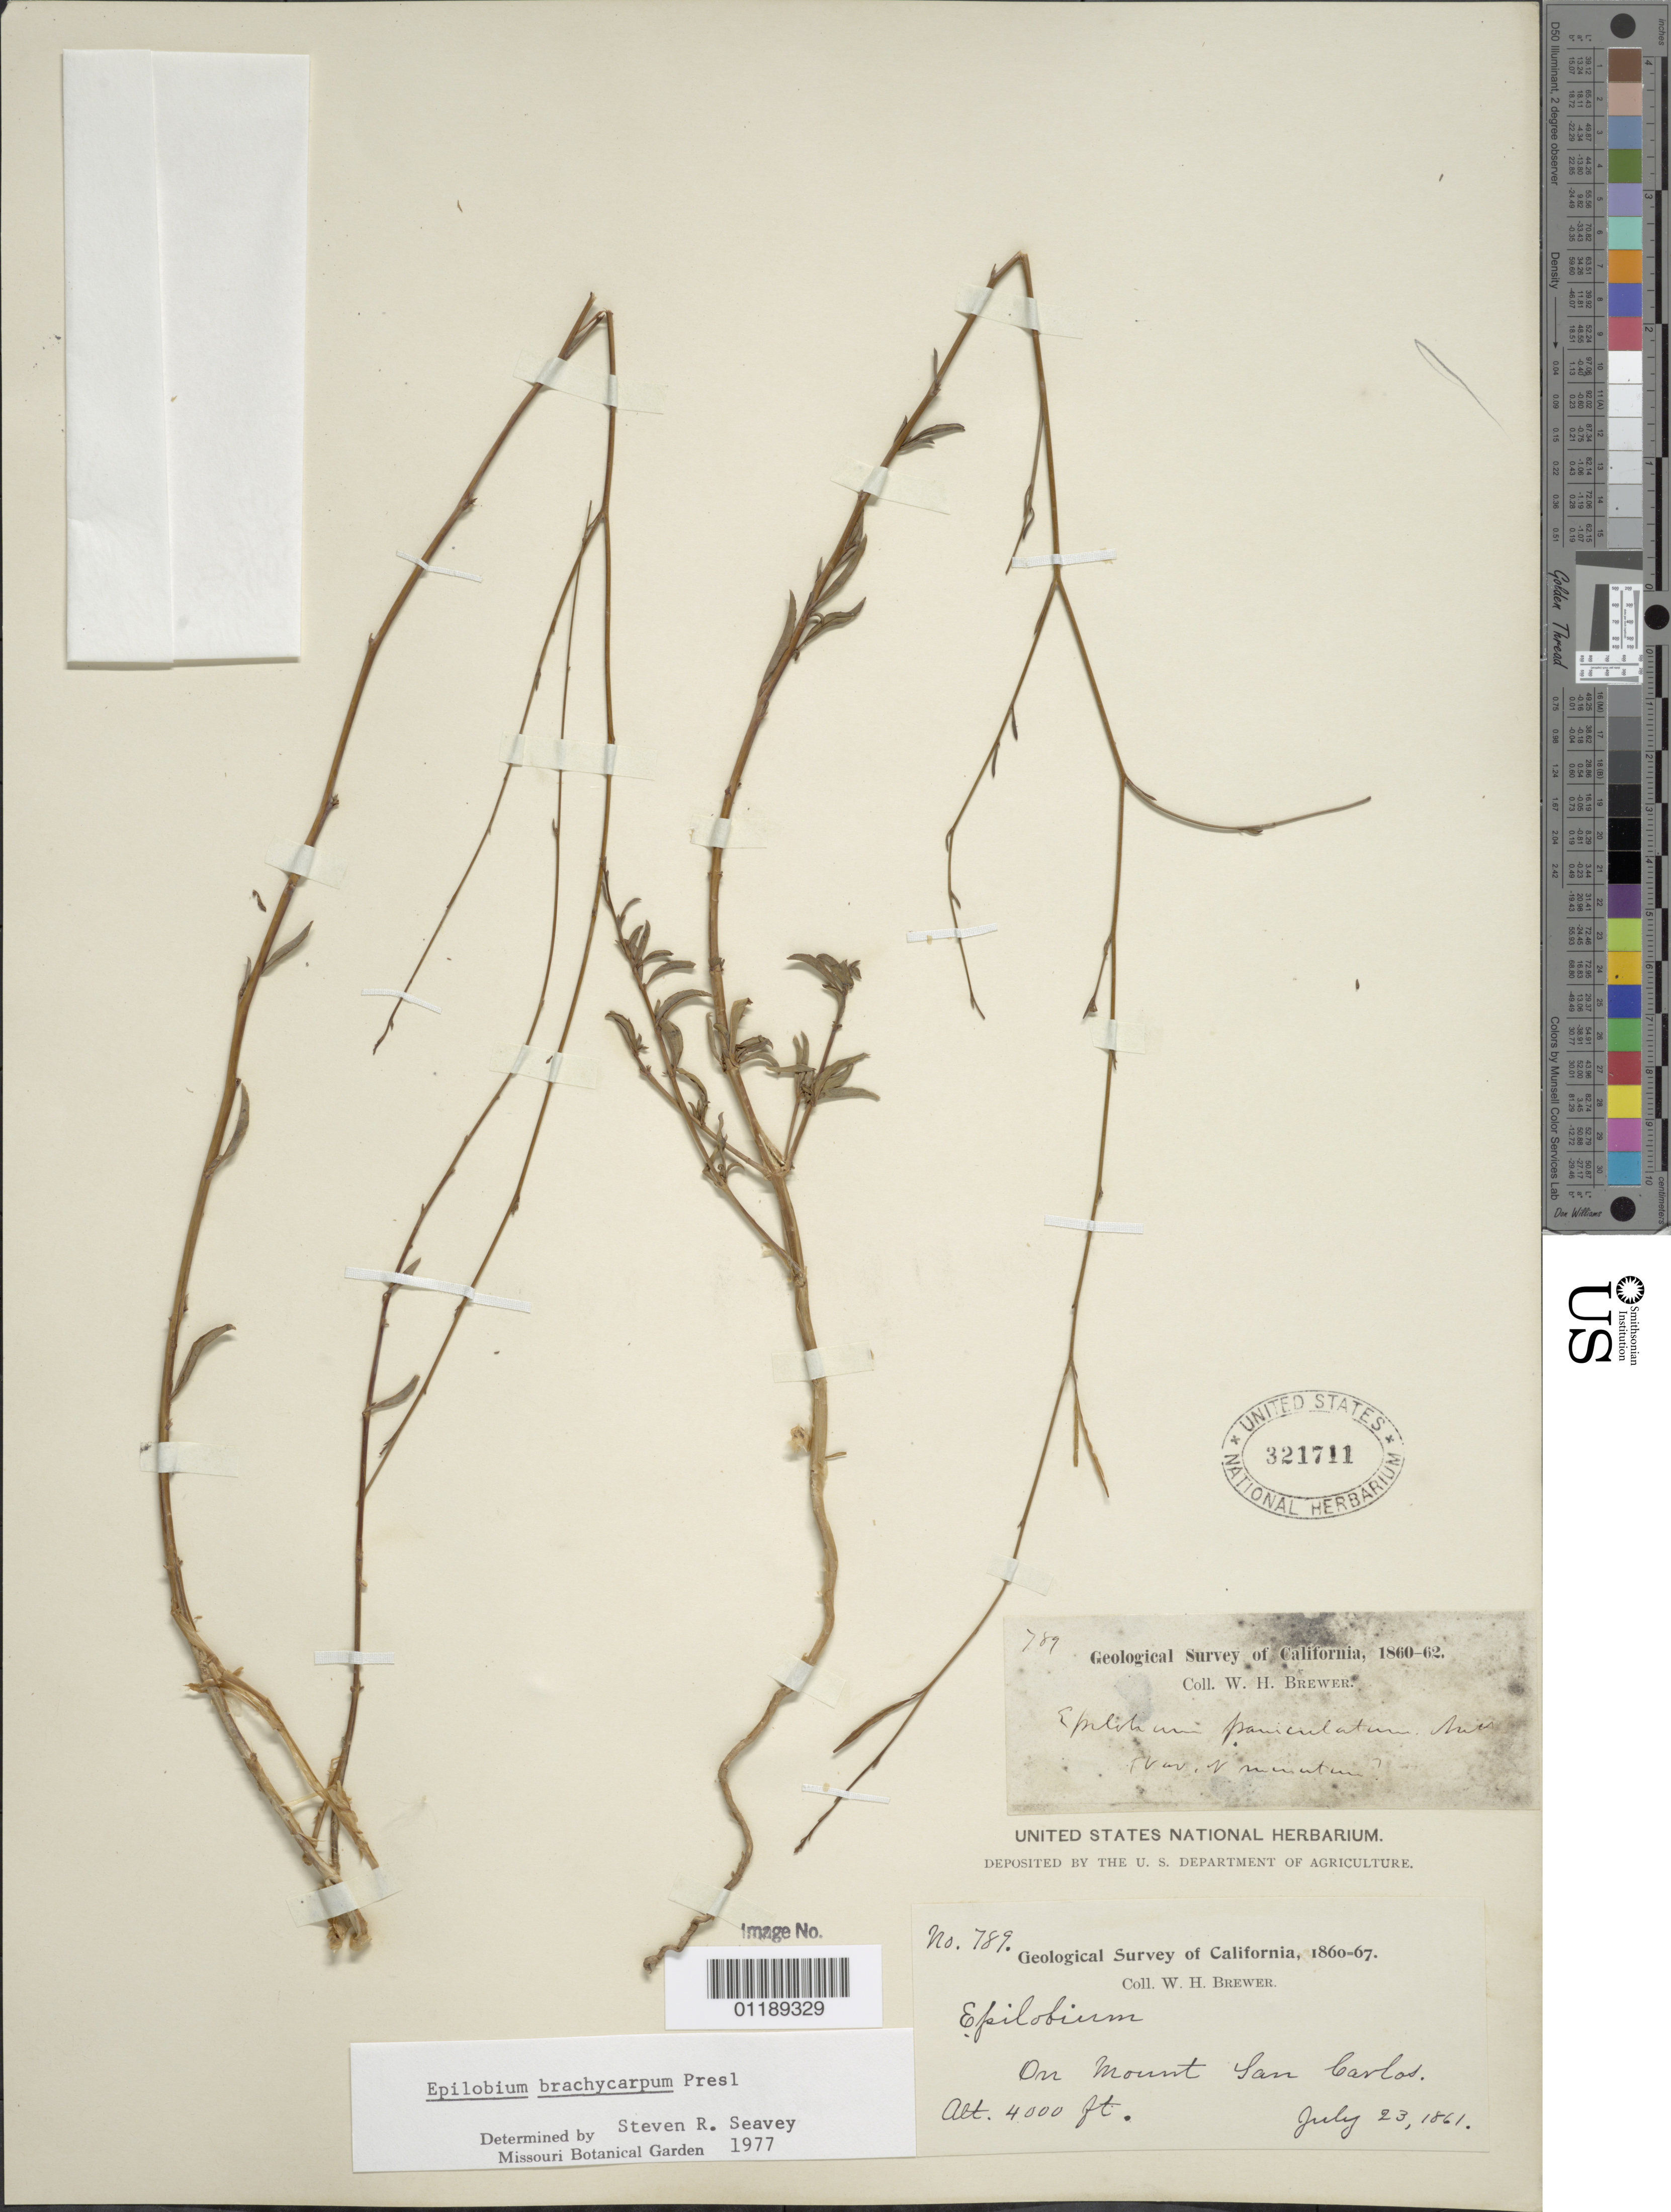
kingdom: Plantae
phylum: Tracheophyta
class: Magnoliopsida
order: Myrtales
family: Onagraceae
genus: Epilobium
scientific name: Epilobium brachycarpum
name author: C. Presl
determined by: Seavey, S. R.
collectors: W. H. Brewer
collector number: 789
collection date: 1861-07-23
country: United States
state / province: California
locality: On Mt. San Carlos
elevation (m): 1219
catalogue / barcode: US 321711